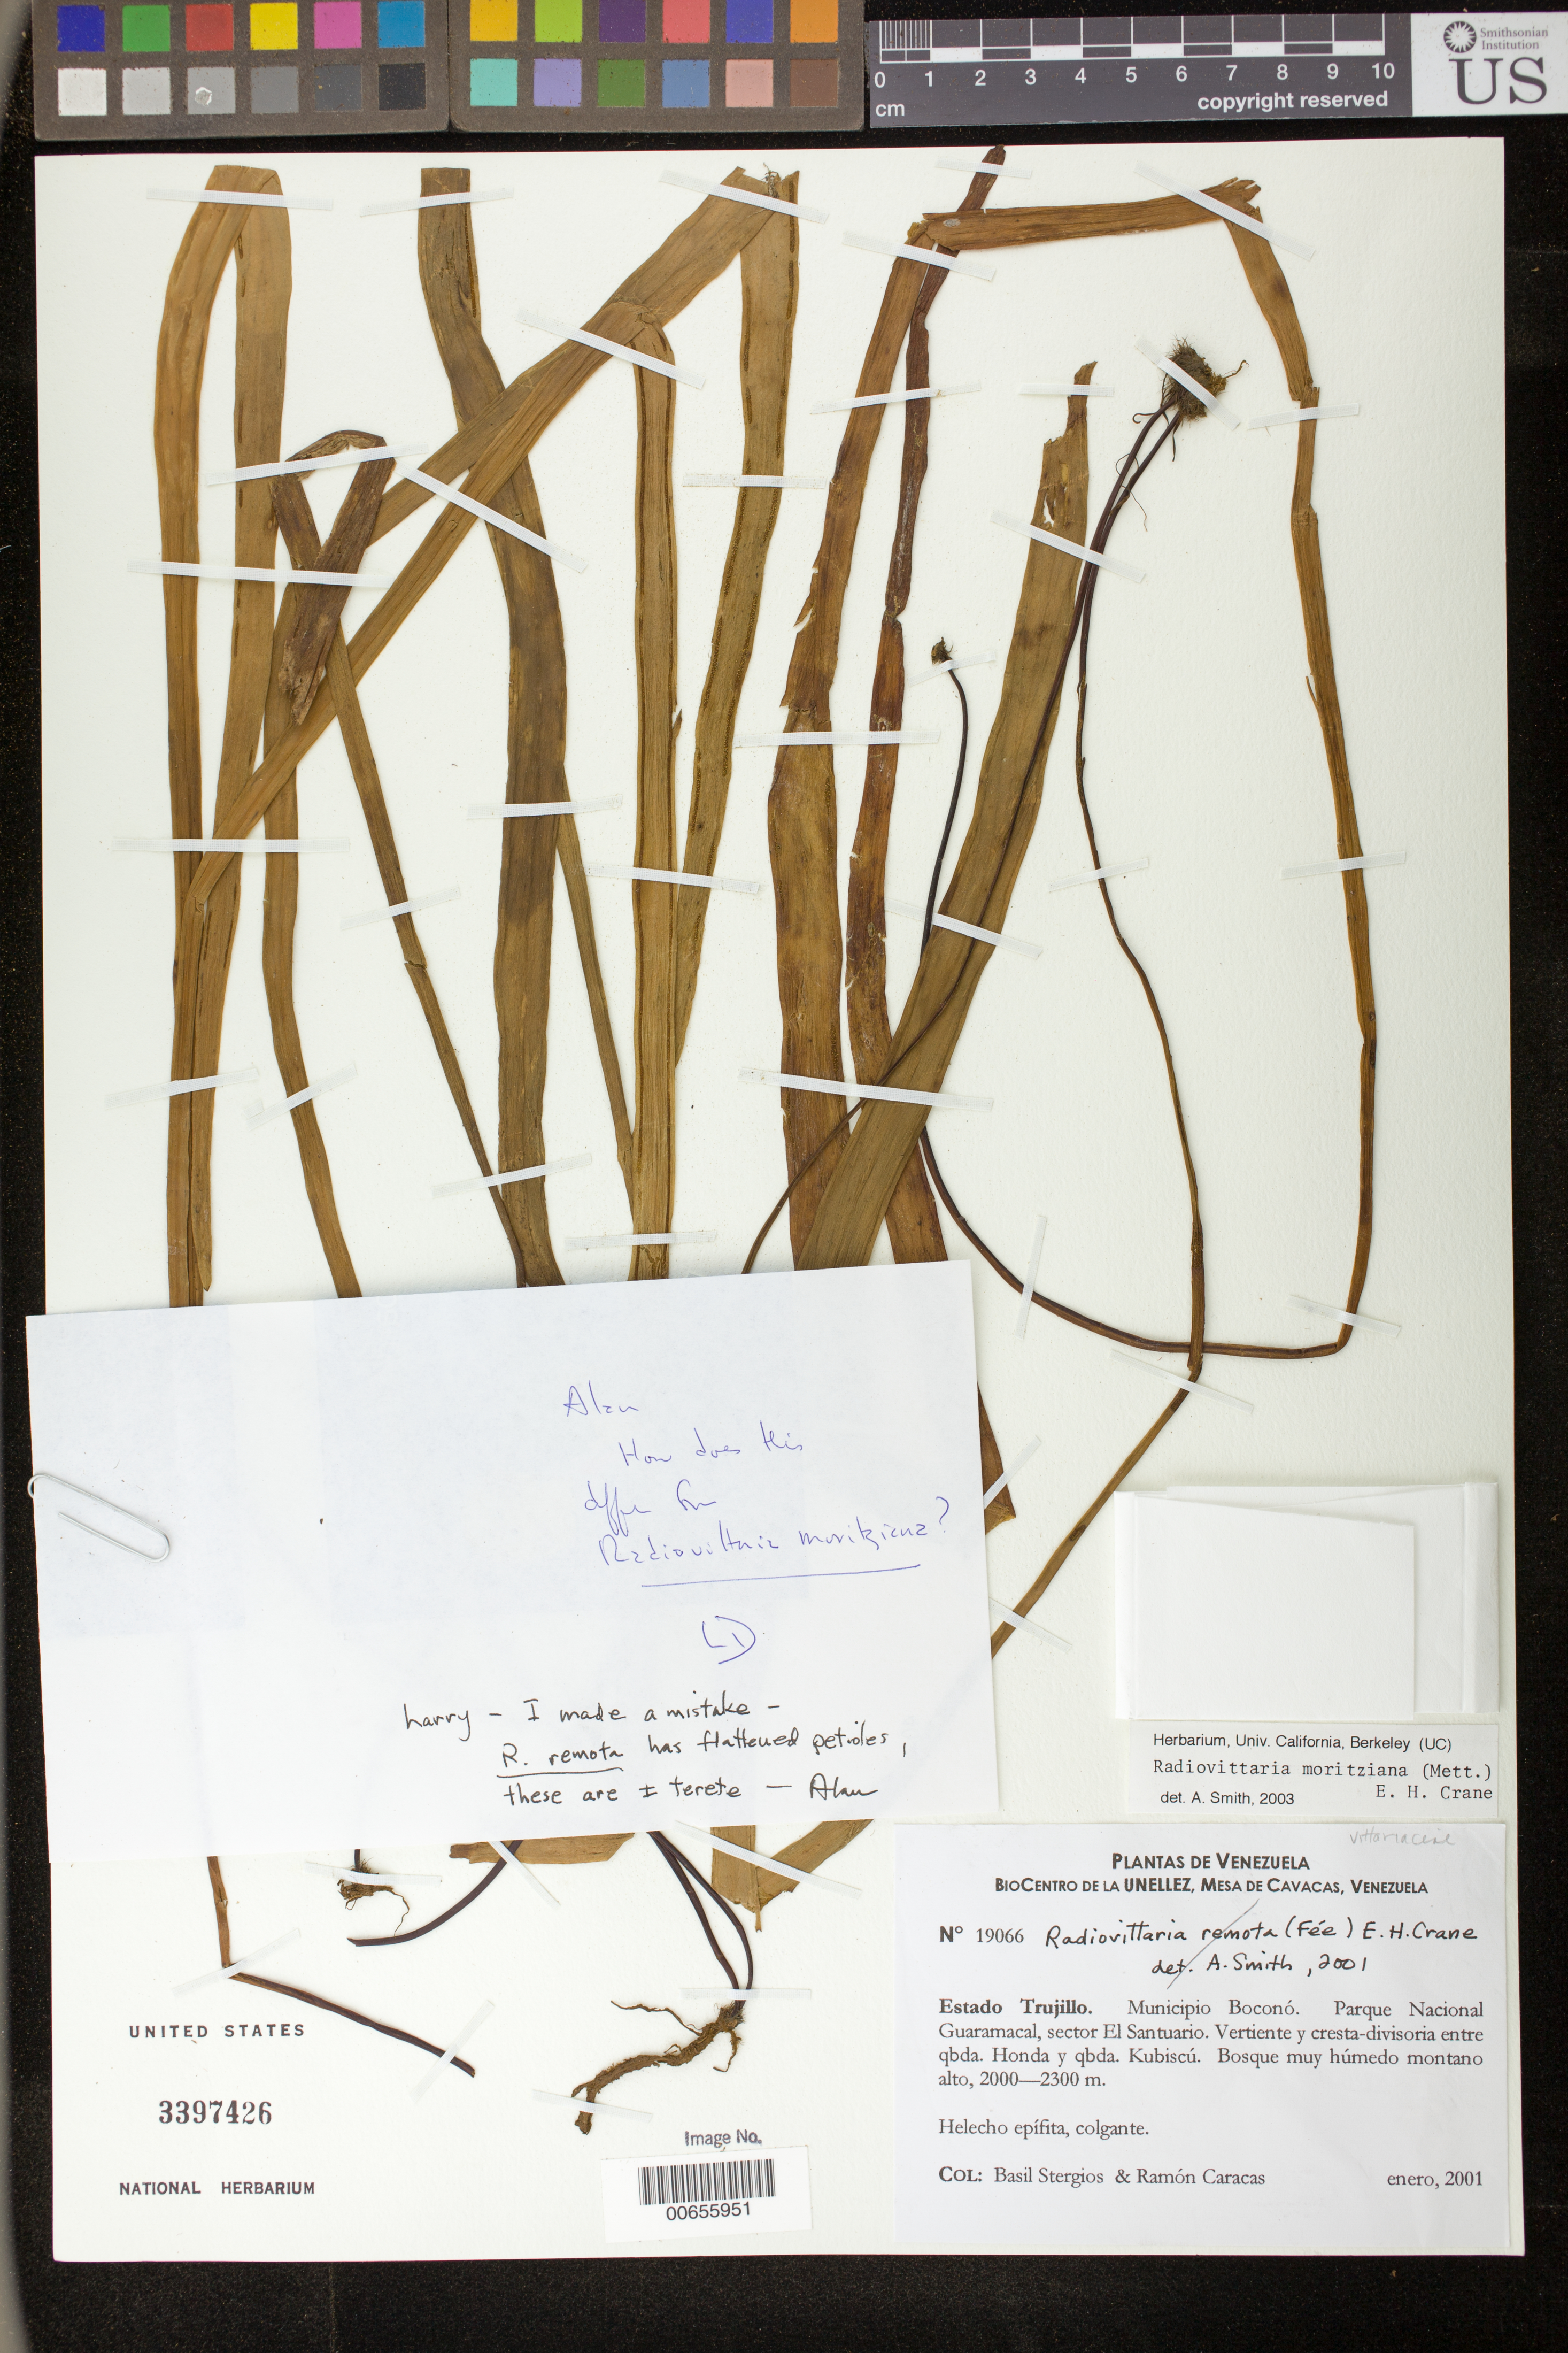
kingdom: Plantae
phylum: Tracheophyta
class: Polypodiopsida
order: Polypodiales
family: Pteridaceae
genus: Radiovittaria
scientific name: Radiovittaria remota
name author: (Fée) E.H. Crane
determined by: Smith, Alan R., (UC)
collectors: B. G. Stergios & R. Caracas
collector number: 19066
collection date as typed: Jan 2001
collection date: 2001-01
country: Venezuela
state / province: Trujillo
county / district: Boconó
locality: Parque Nacional Guaramacal, sector El Santuario, vertiente y cresta-divisoria entre Quebrada Honda y Quebrada Kubiscú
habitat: Bosque muy húmedo montano alto.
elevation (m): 2000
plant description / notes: MY, NY, PORT, UC, US, VEN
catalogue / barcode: US 3397426